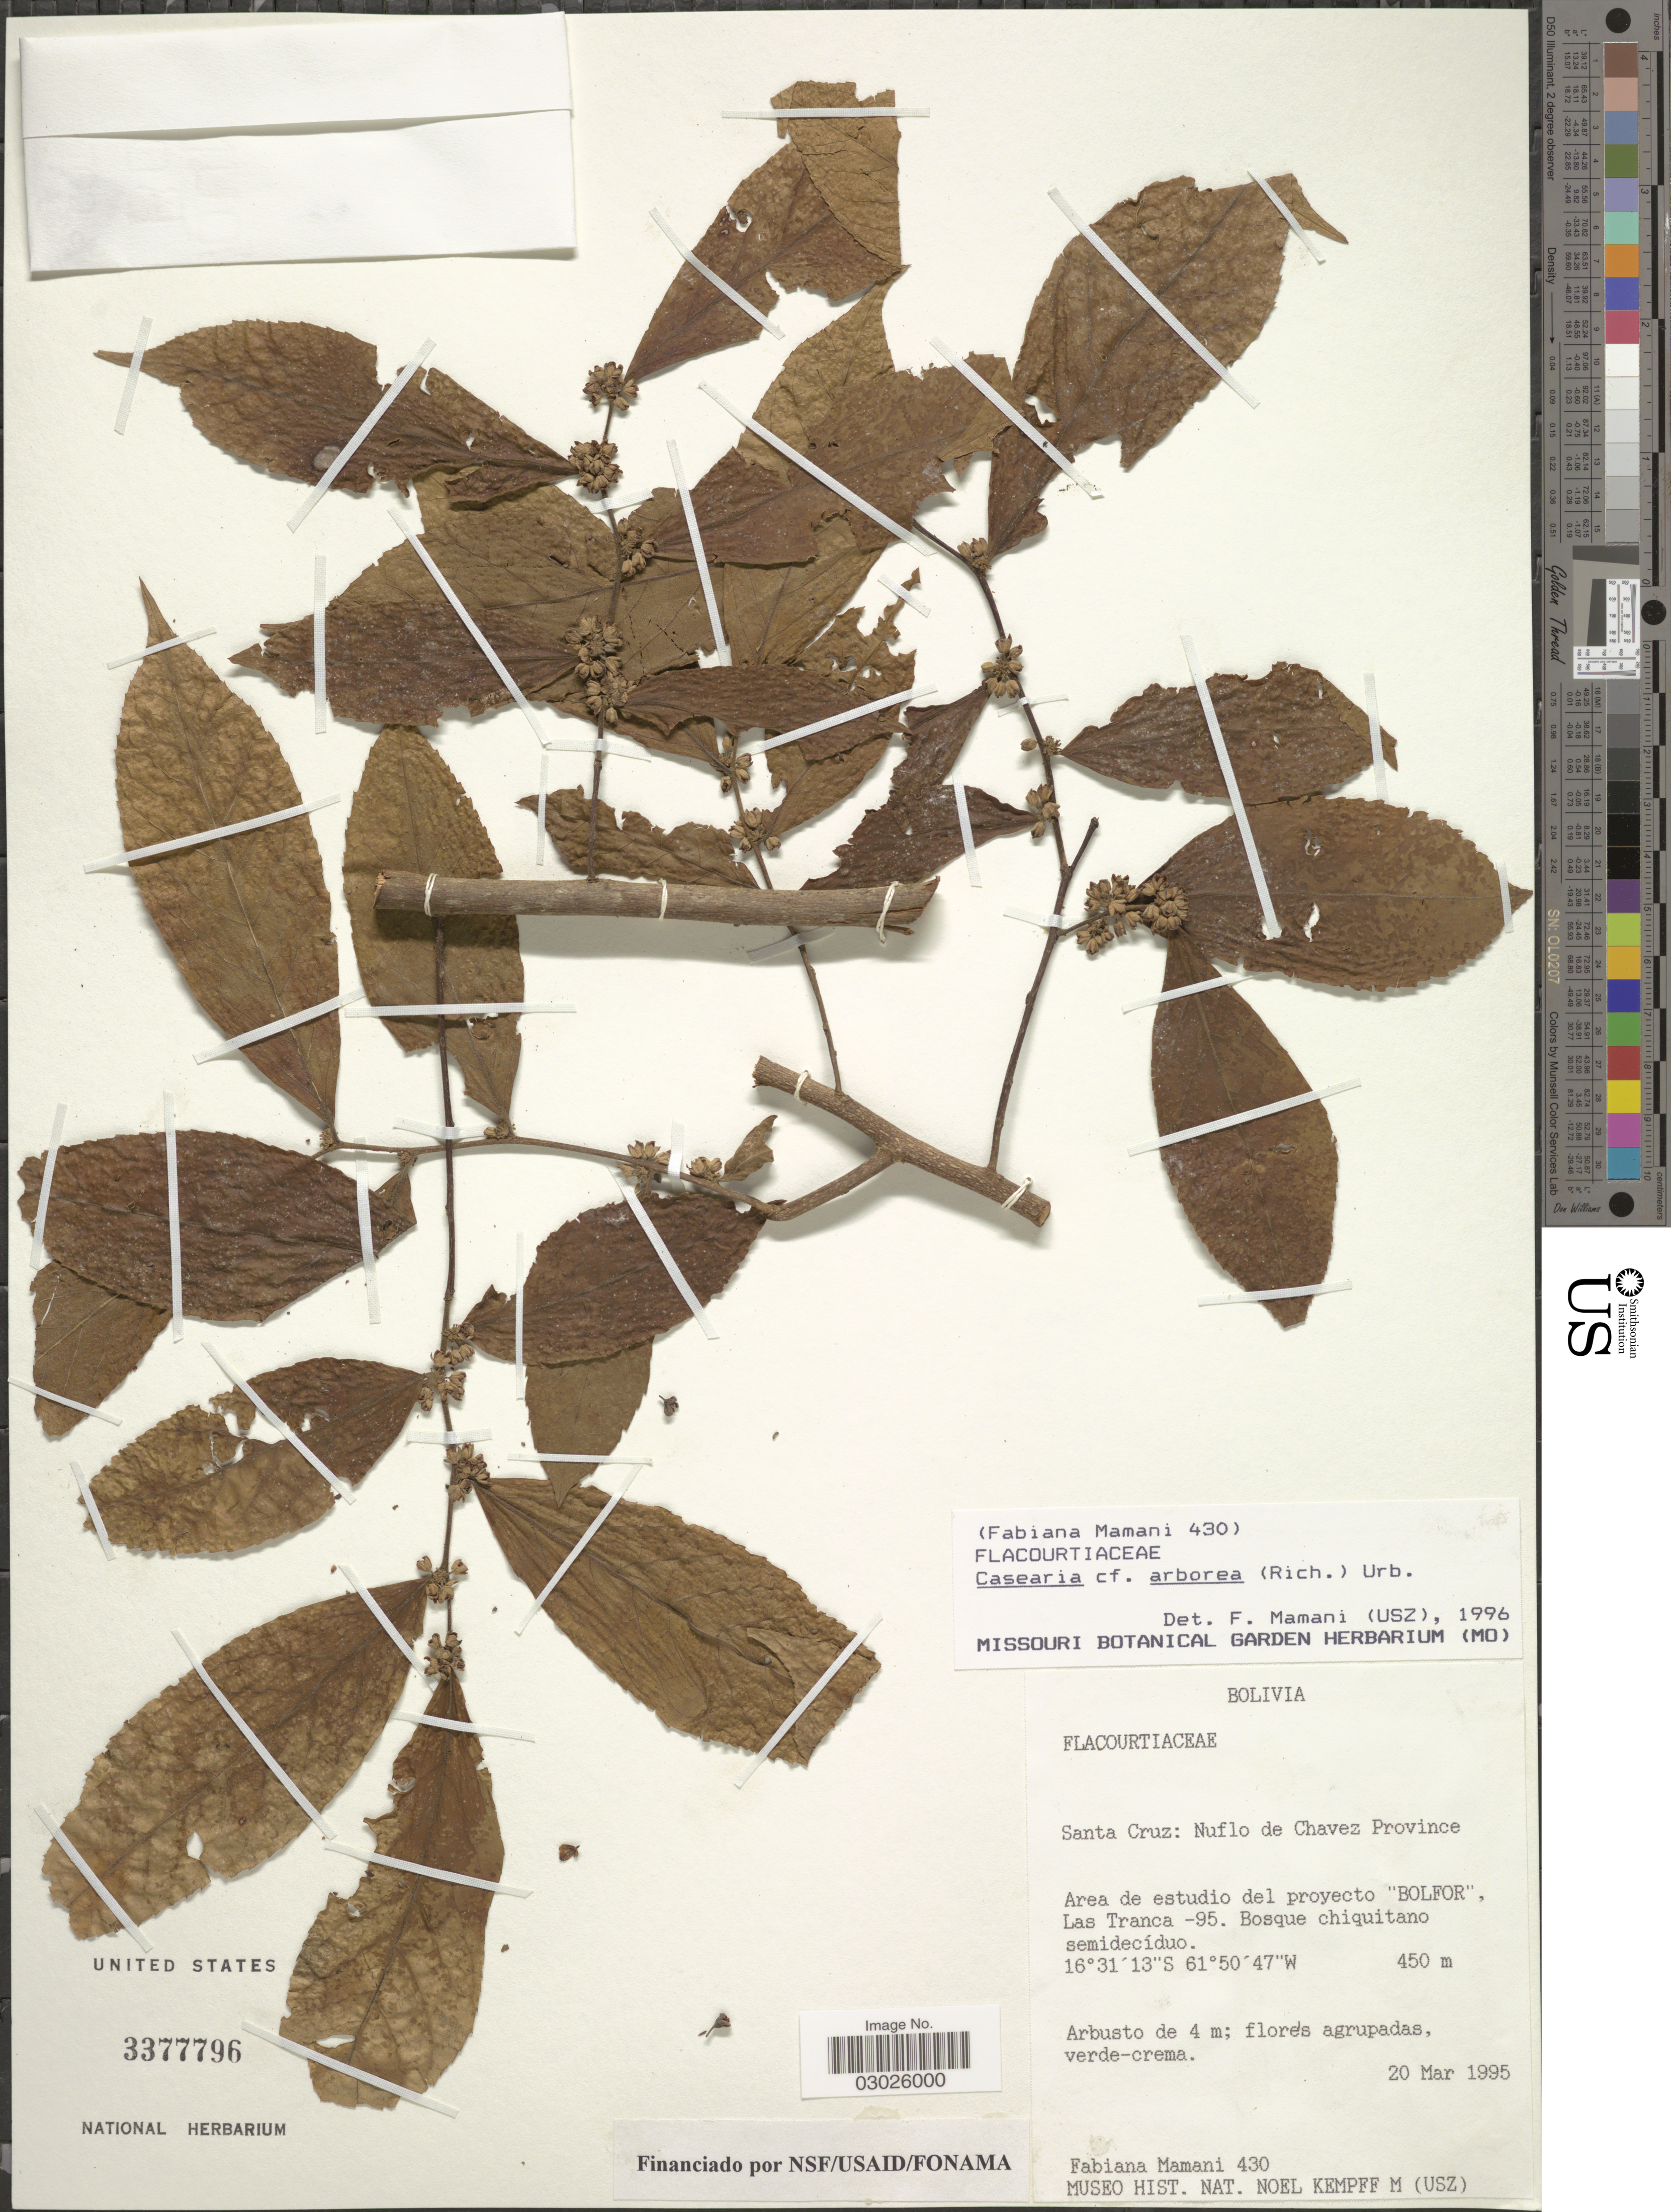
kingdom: Plantae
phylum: Tracheophyta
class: Magnoliopsida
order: Malpighiales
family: Salicaceae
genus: Casearia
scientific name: Casearia arborea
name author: (Rich.) Urb.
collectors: F. Mamani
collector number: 430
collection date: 1995-03-20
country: Bolivia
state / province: Santa Cruz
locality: Nuflo de Chavez Province. Area de estudio del proyecto "BOLFOR", Las Tranca -95. Bosque chiquitano semidecíduo.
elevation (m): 450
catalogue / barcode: US 3377796